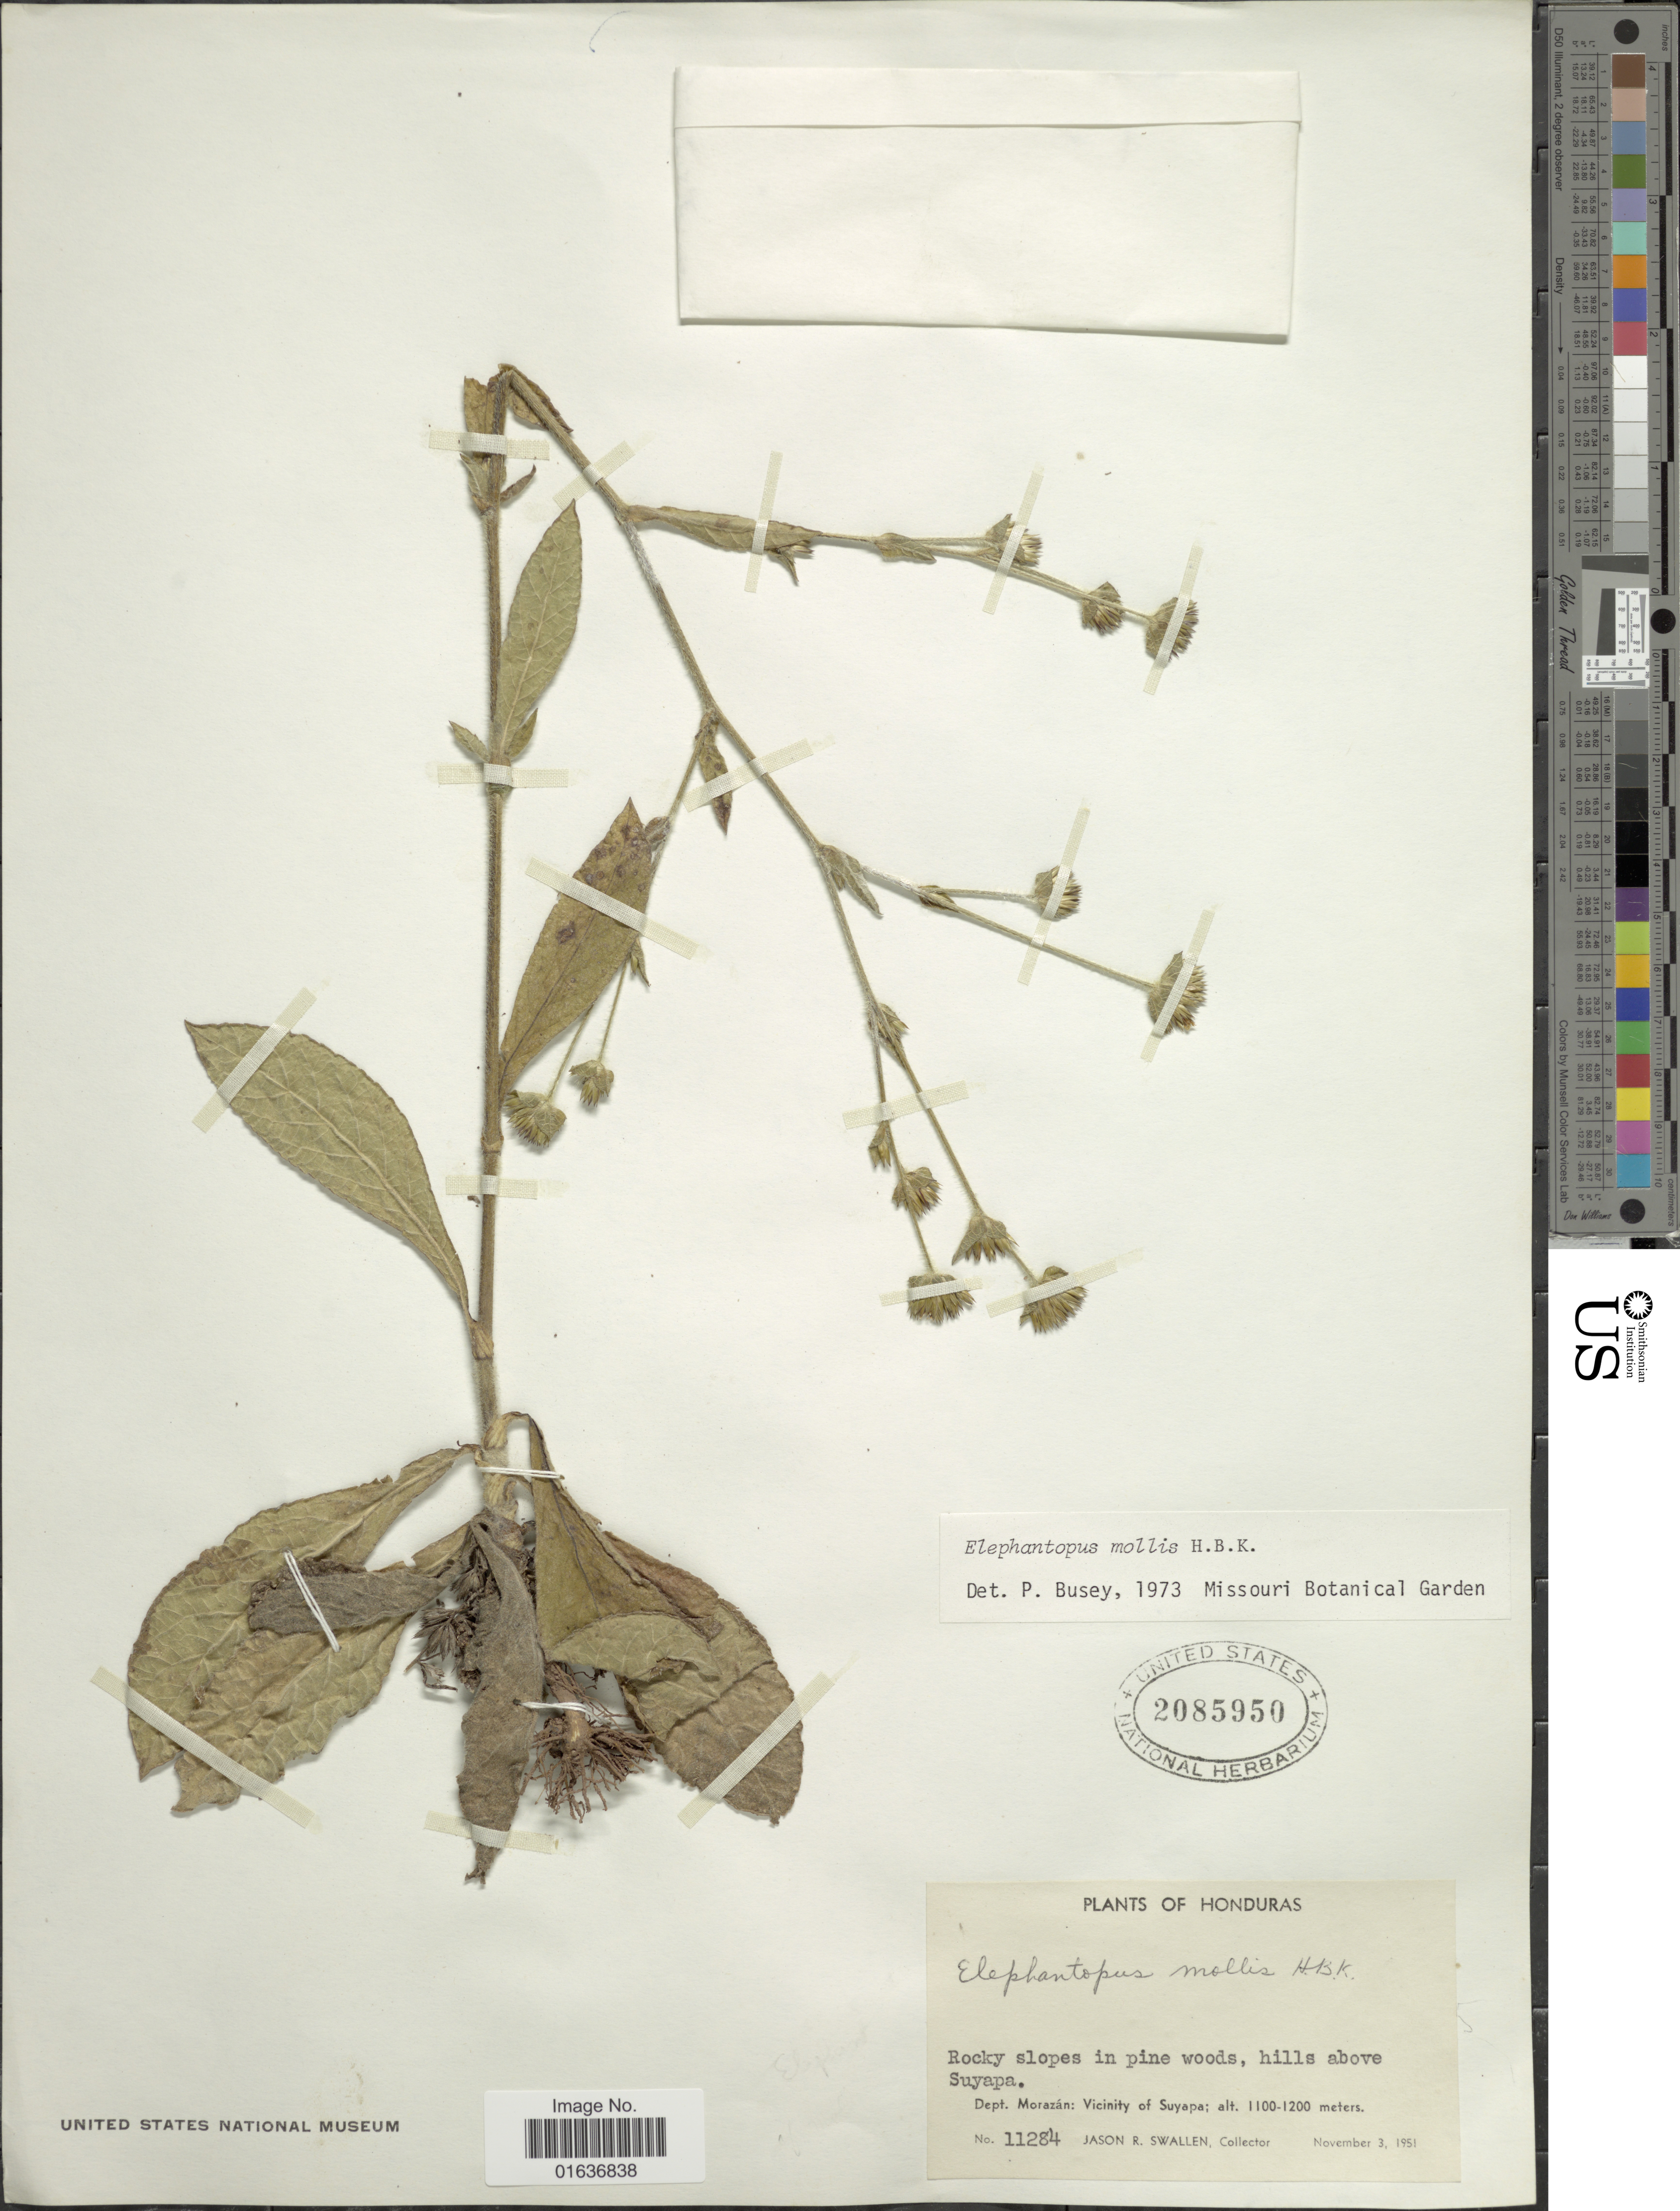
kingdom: Plantae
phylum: Tracheophyta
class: Magnoliopsida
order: Asterales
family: Asteraceae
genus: Elephantopus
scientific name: Elephantopus mollis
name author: Kunth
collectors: J. R. Swallen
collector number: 11284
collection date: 1951-11-03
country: Honduras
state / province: Fco. Morazán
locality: Rocky slopes in pine woods, hills above Syapa, Vicinity of Suyapa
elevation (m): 1100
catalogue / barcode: US 2085950